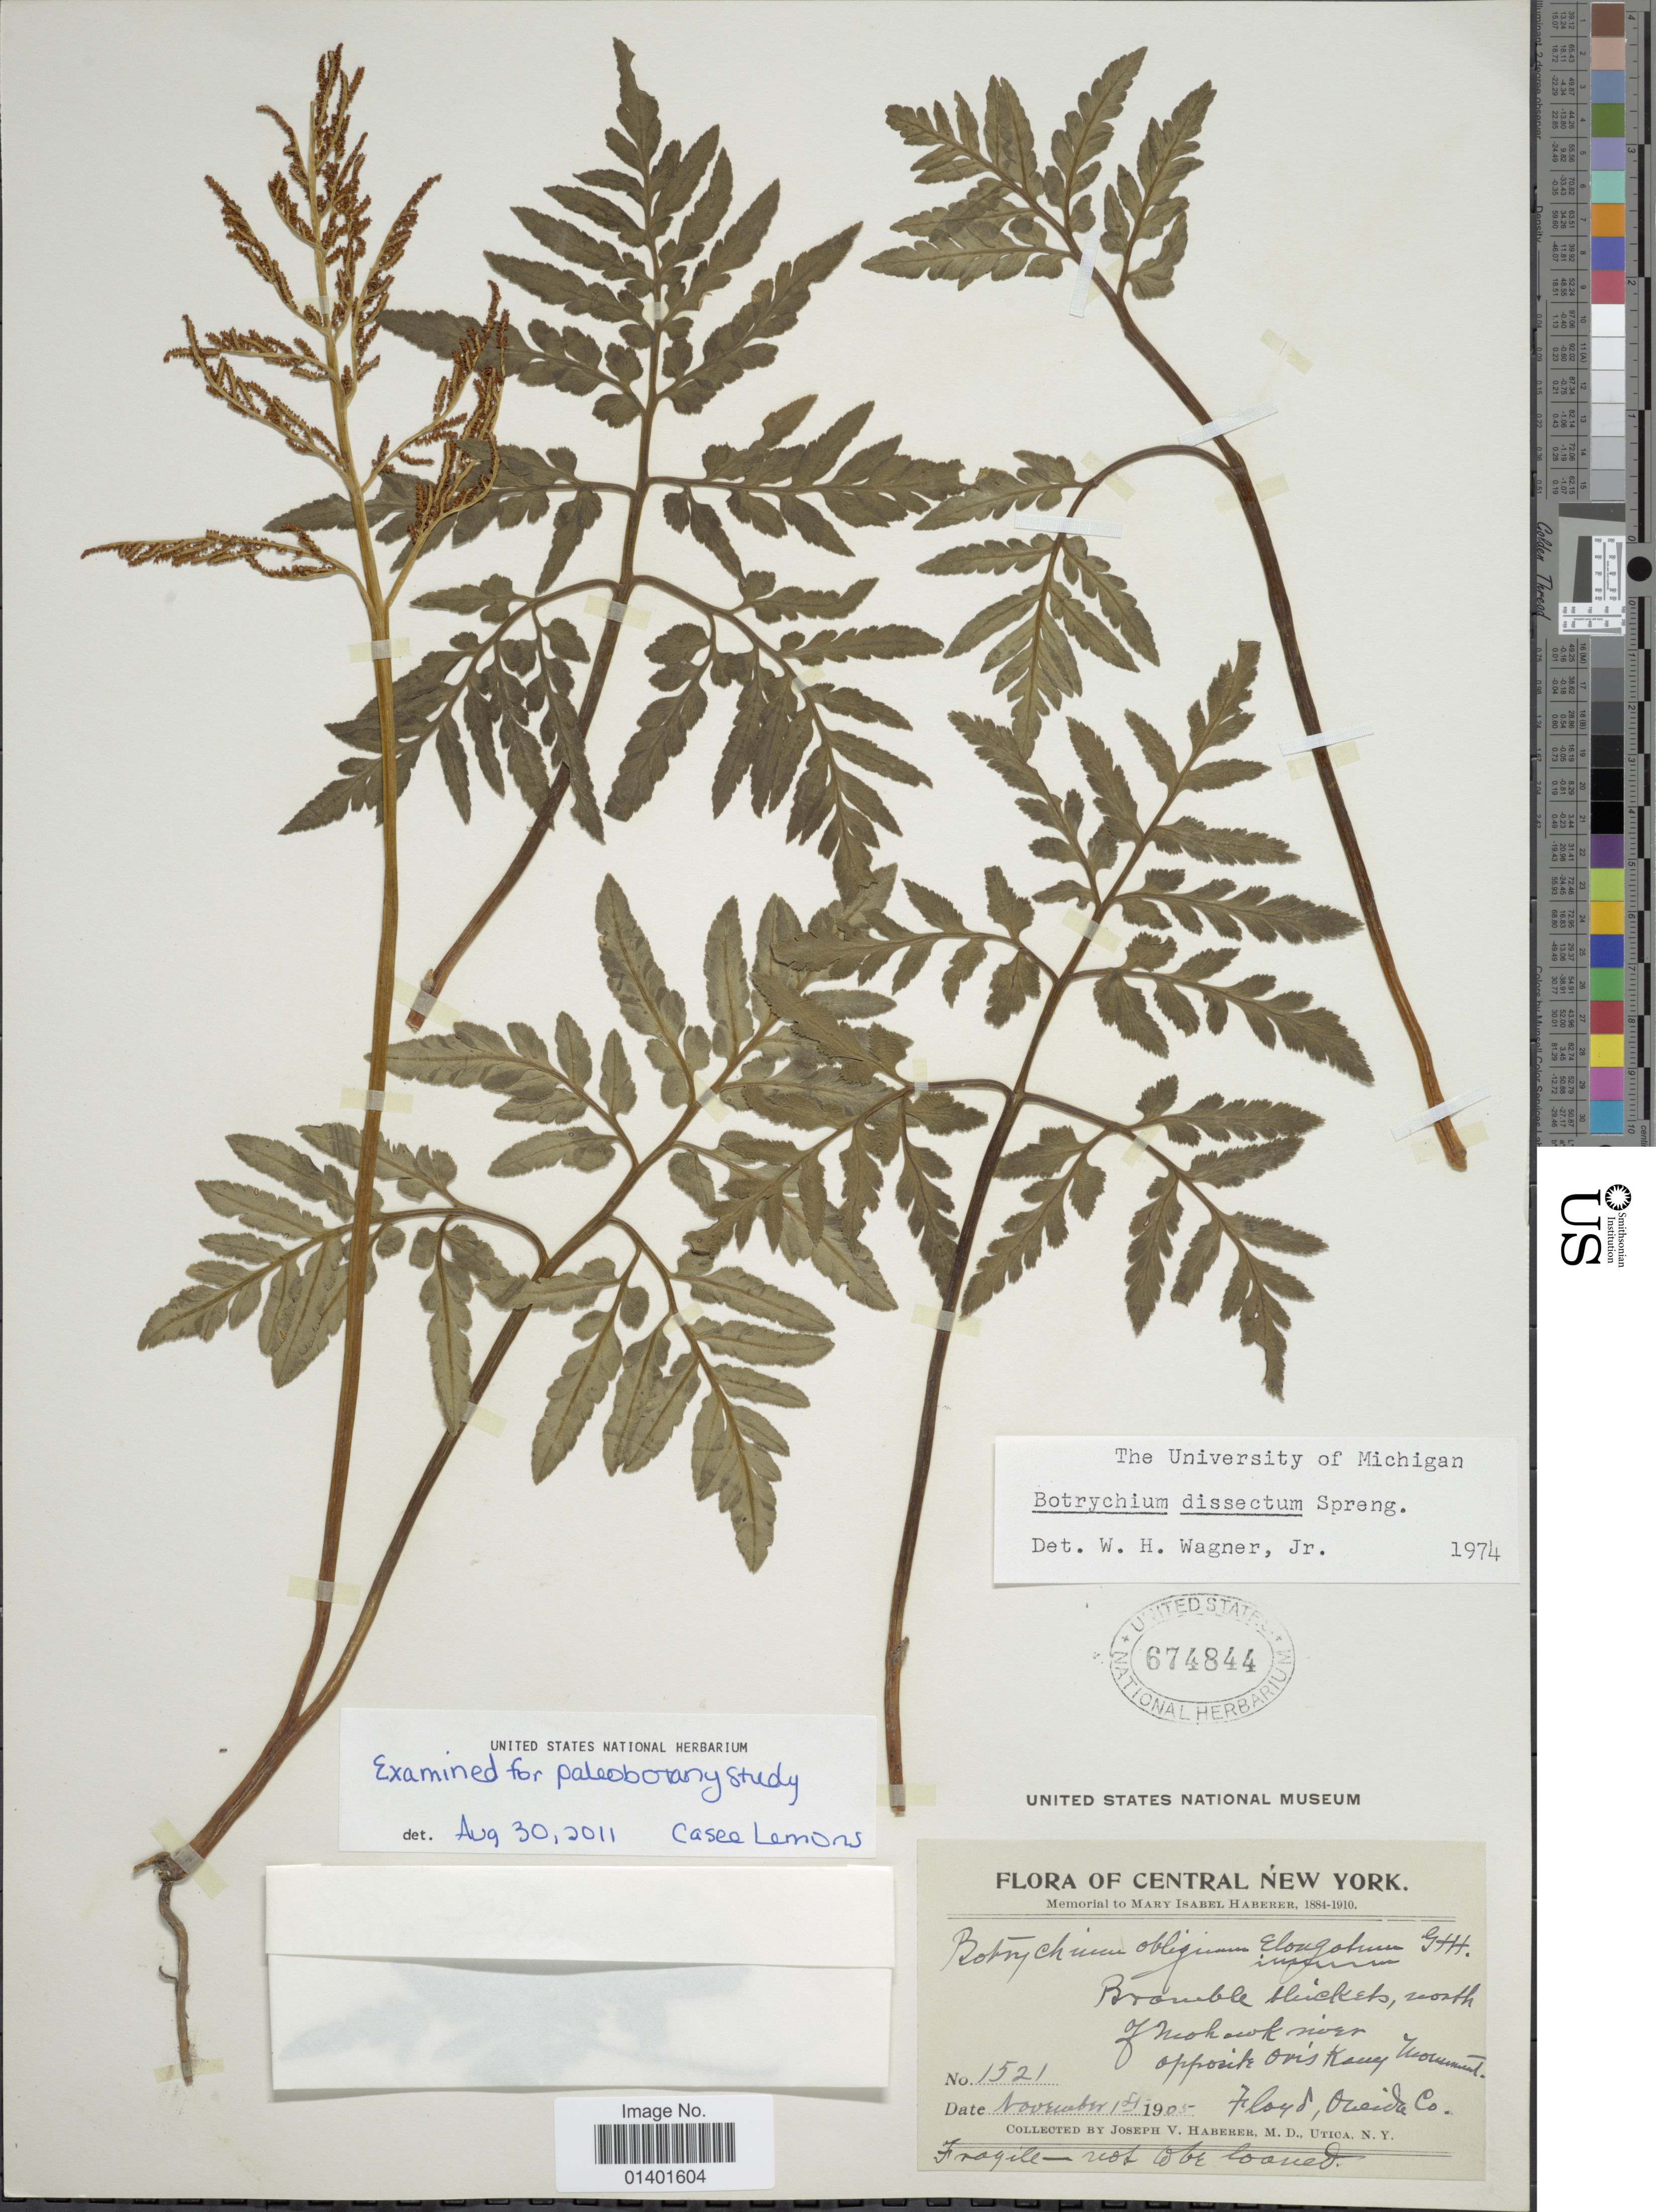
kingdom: Plantae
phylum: Tracheophyta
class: Polypodiopsida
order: Ophioglossales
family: Ophioglossaceae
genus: Botrychium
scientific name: Botrychium dissectum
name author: Spreng.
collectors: J. V. Haberer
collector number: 1521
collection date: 1905-11-01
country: United States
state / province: New York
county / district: Oneida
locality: Central New York, north of Mohowk river, opposite Onis Keny monument , Floyf, Oneida Co.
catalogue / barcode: US 674844